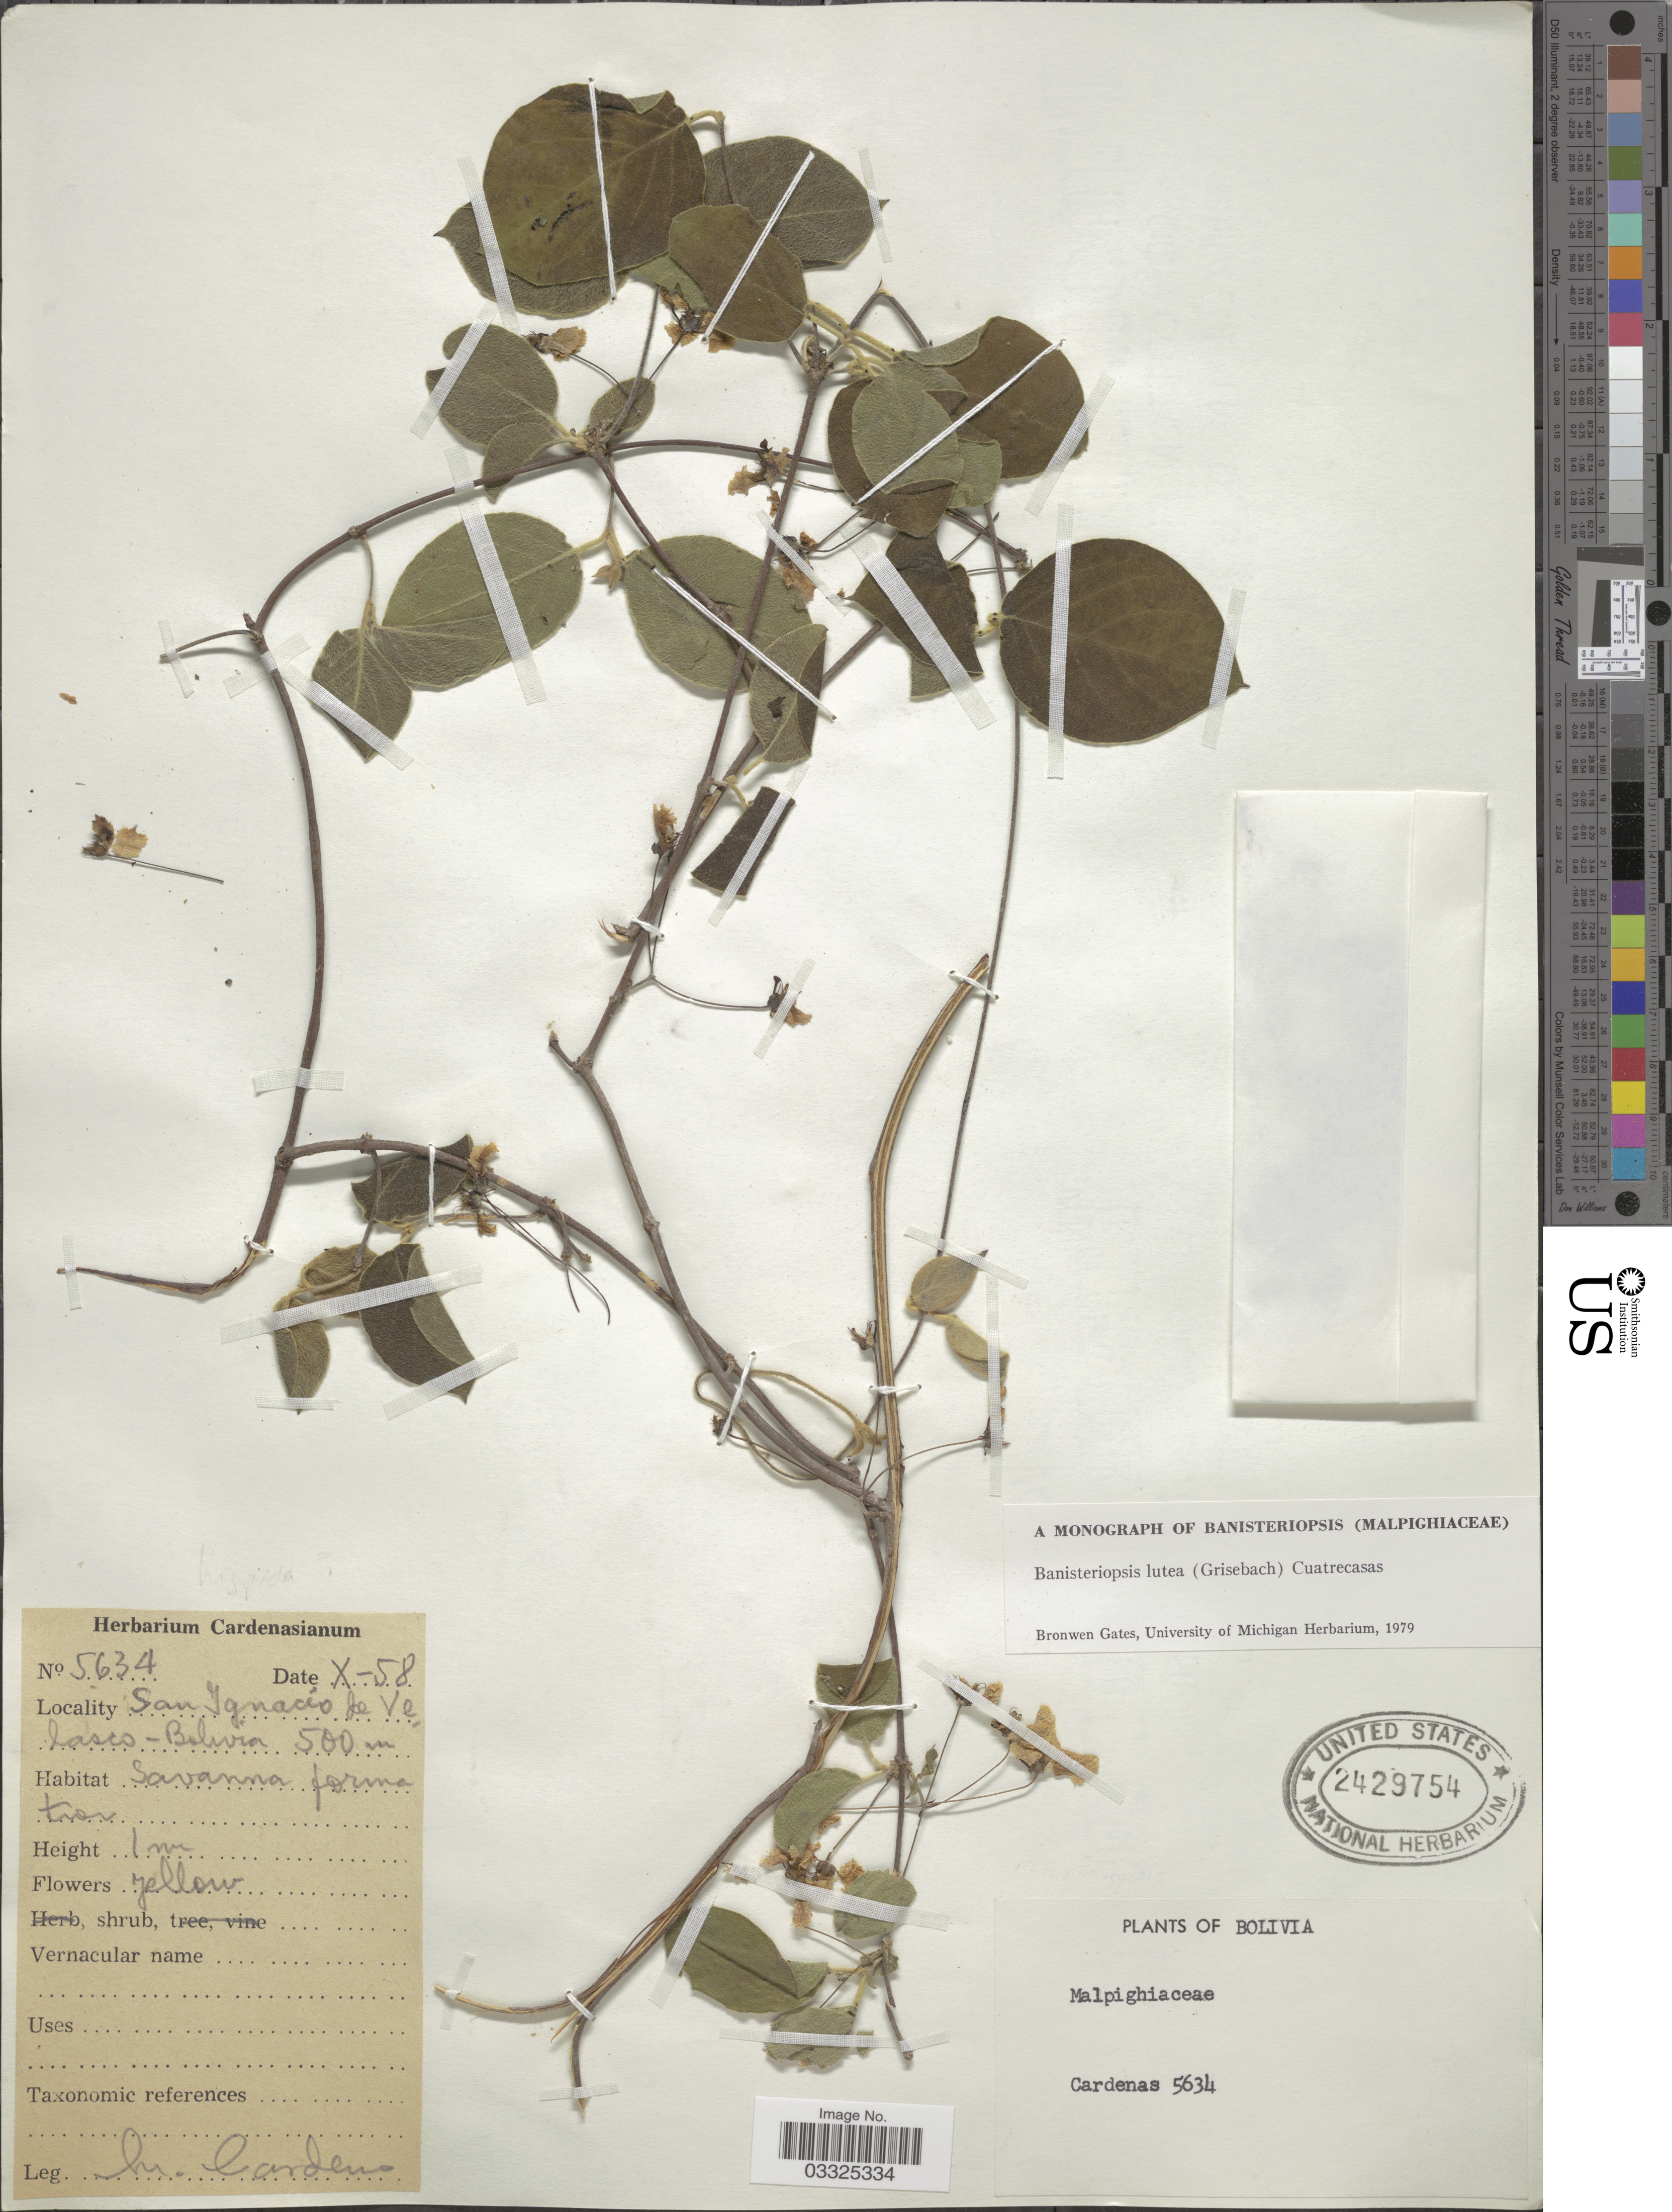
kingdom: Plantae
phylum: Tracheophyta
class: Magnoliopsida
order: Malpighiales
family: Malpighiaceae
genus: Banisteriopsis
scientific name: Banisteriopsis lutea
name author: (Griseb.) Cuatrec.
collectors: M. Cárdenas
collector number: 5634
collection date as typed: Transcribed d/m/y: /10/58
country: Bolivia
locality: San Ignacio de Velasco.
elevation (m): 500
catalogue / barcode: US 2429754